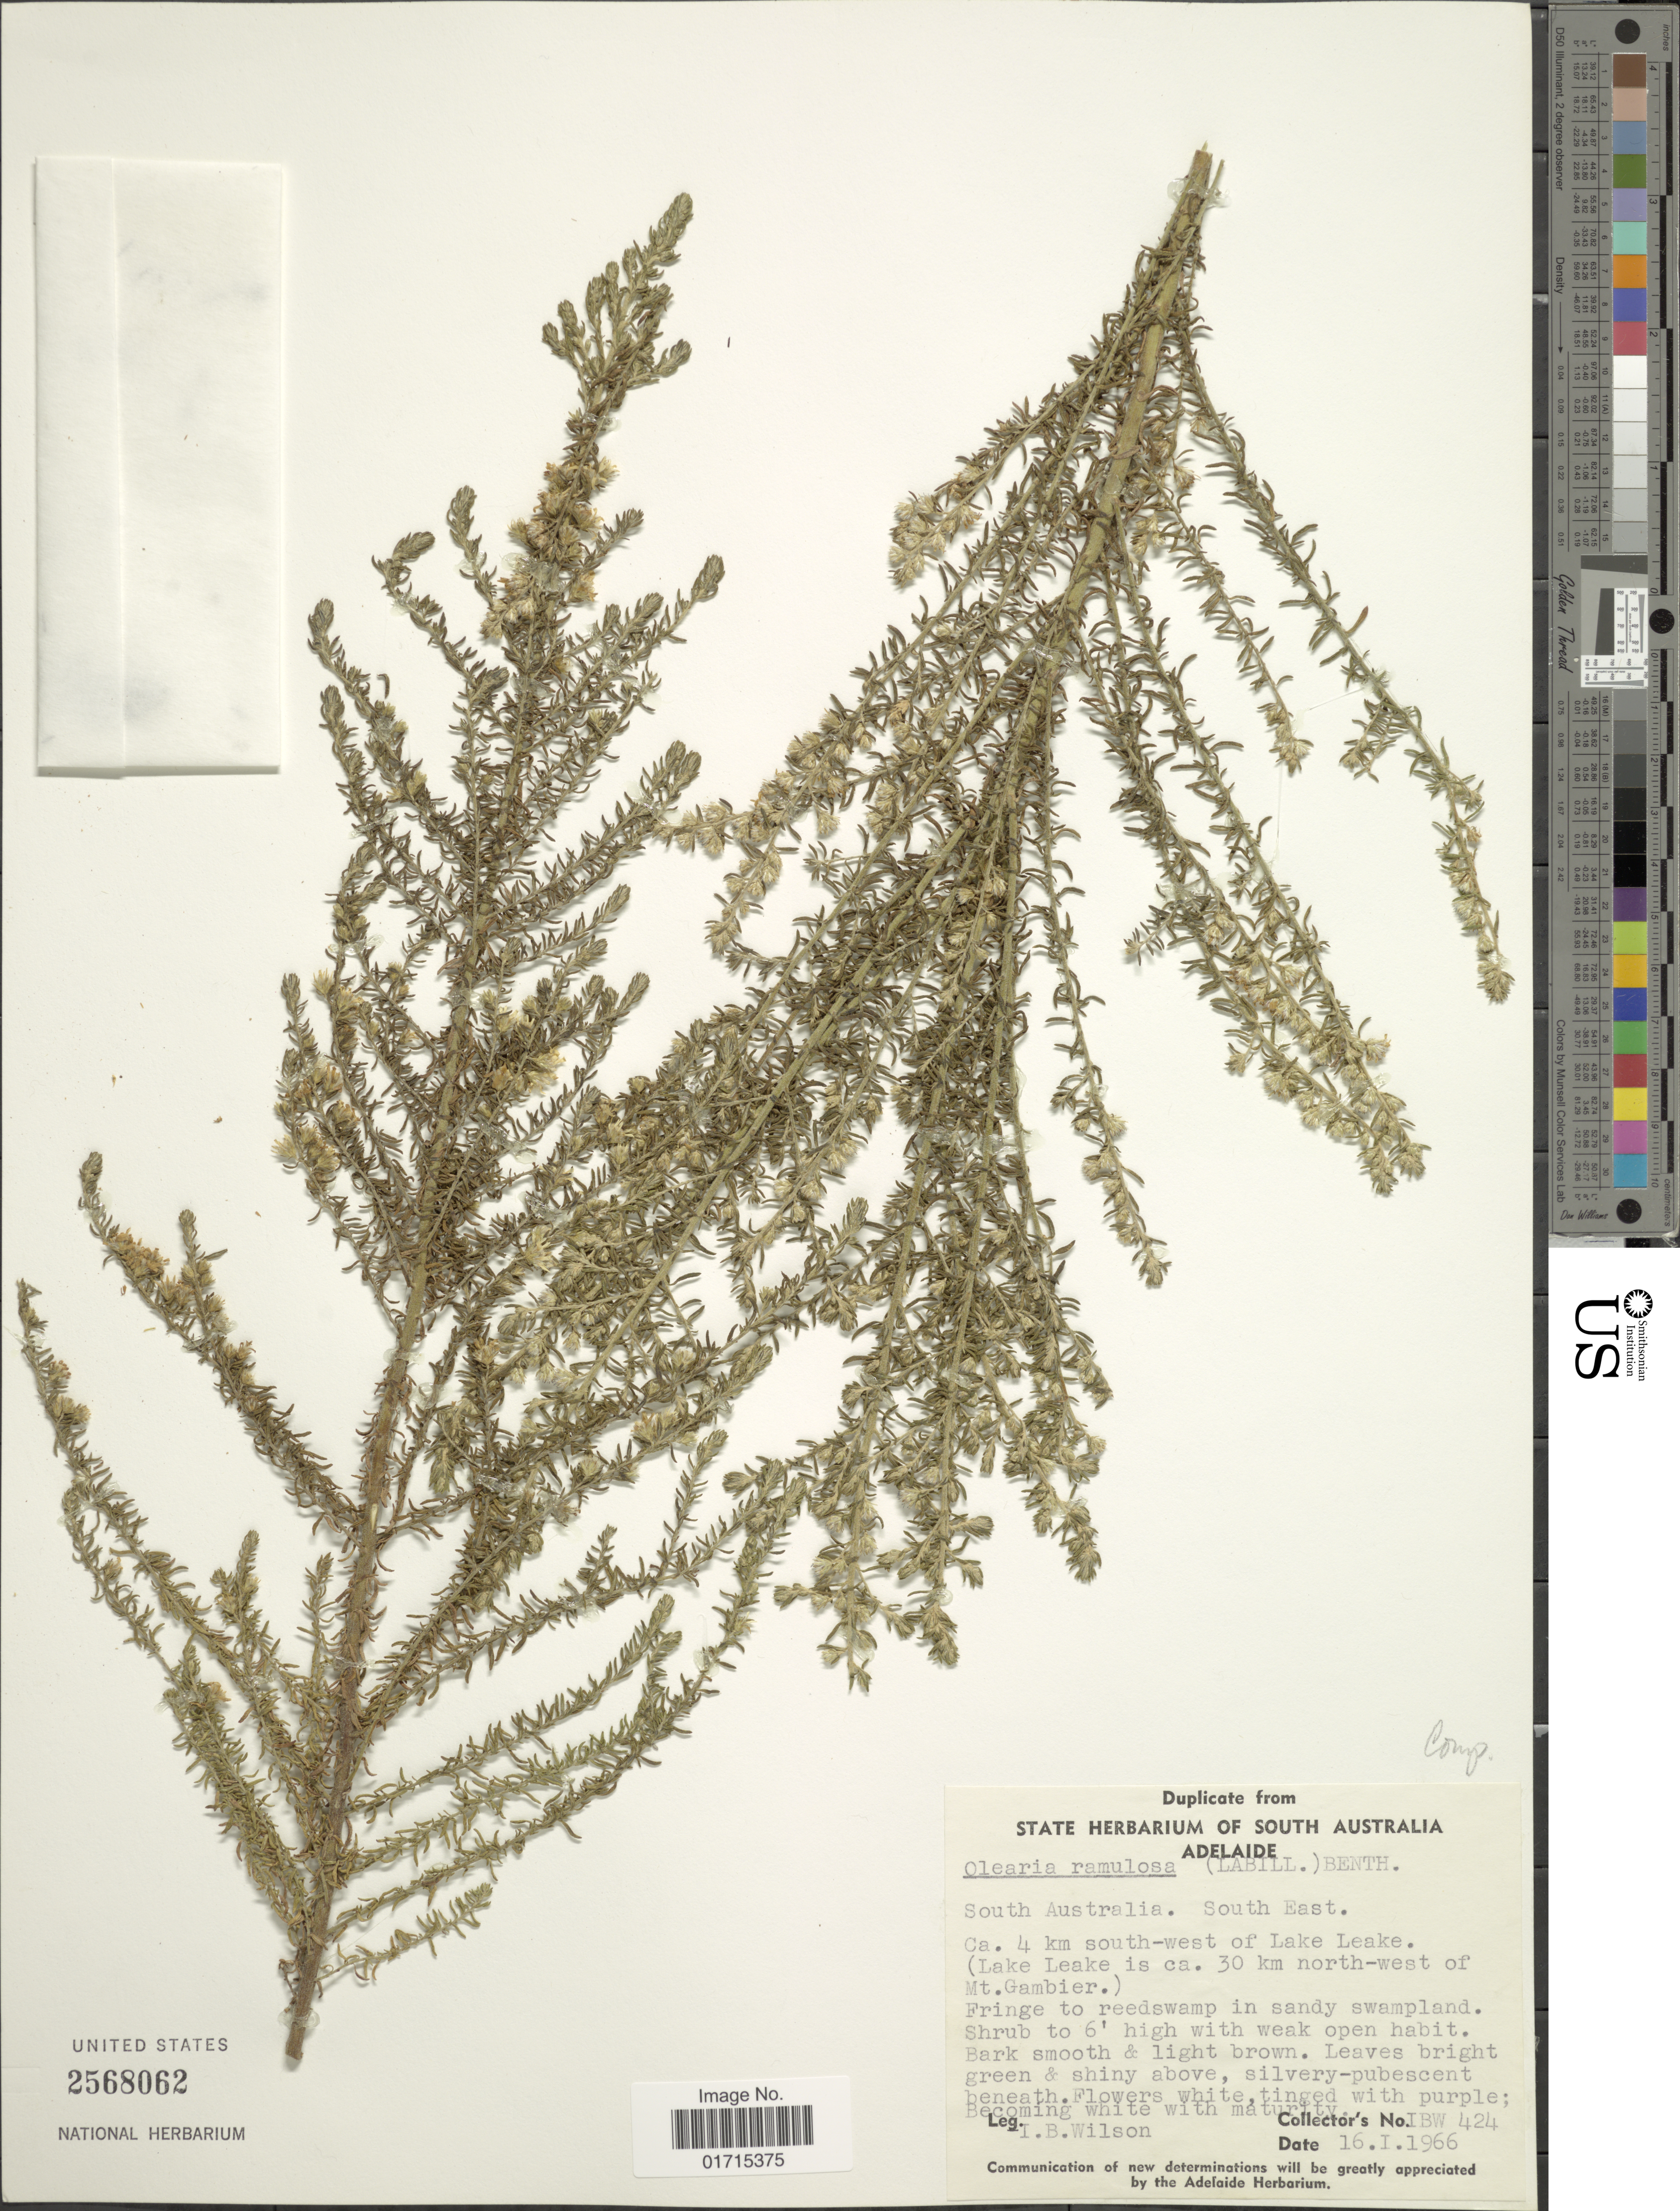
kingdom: Plantae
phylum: Tracheophyta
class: Magnoliopsida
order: Asterales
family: Asteraceae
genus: Olearia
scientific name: Olearia ramulosa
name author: (Labill.) Benth.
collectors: I. B. Wilson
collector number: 424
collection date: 1966-01-16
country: Australia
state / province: South Australia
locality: South East. Ca. 4 km south-west of Lake Leake. (Lake Leake is can. 30 km north-west of Mt. Gambier.)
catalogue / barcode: US 2568062